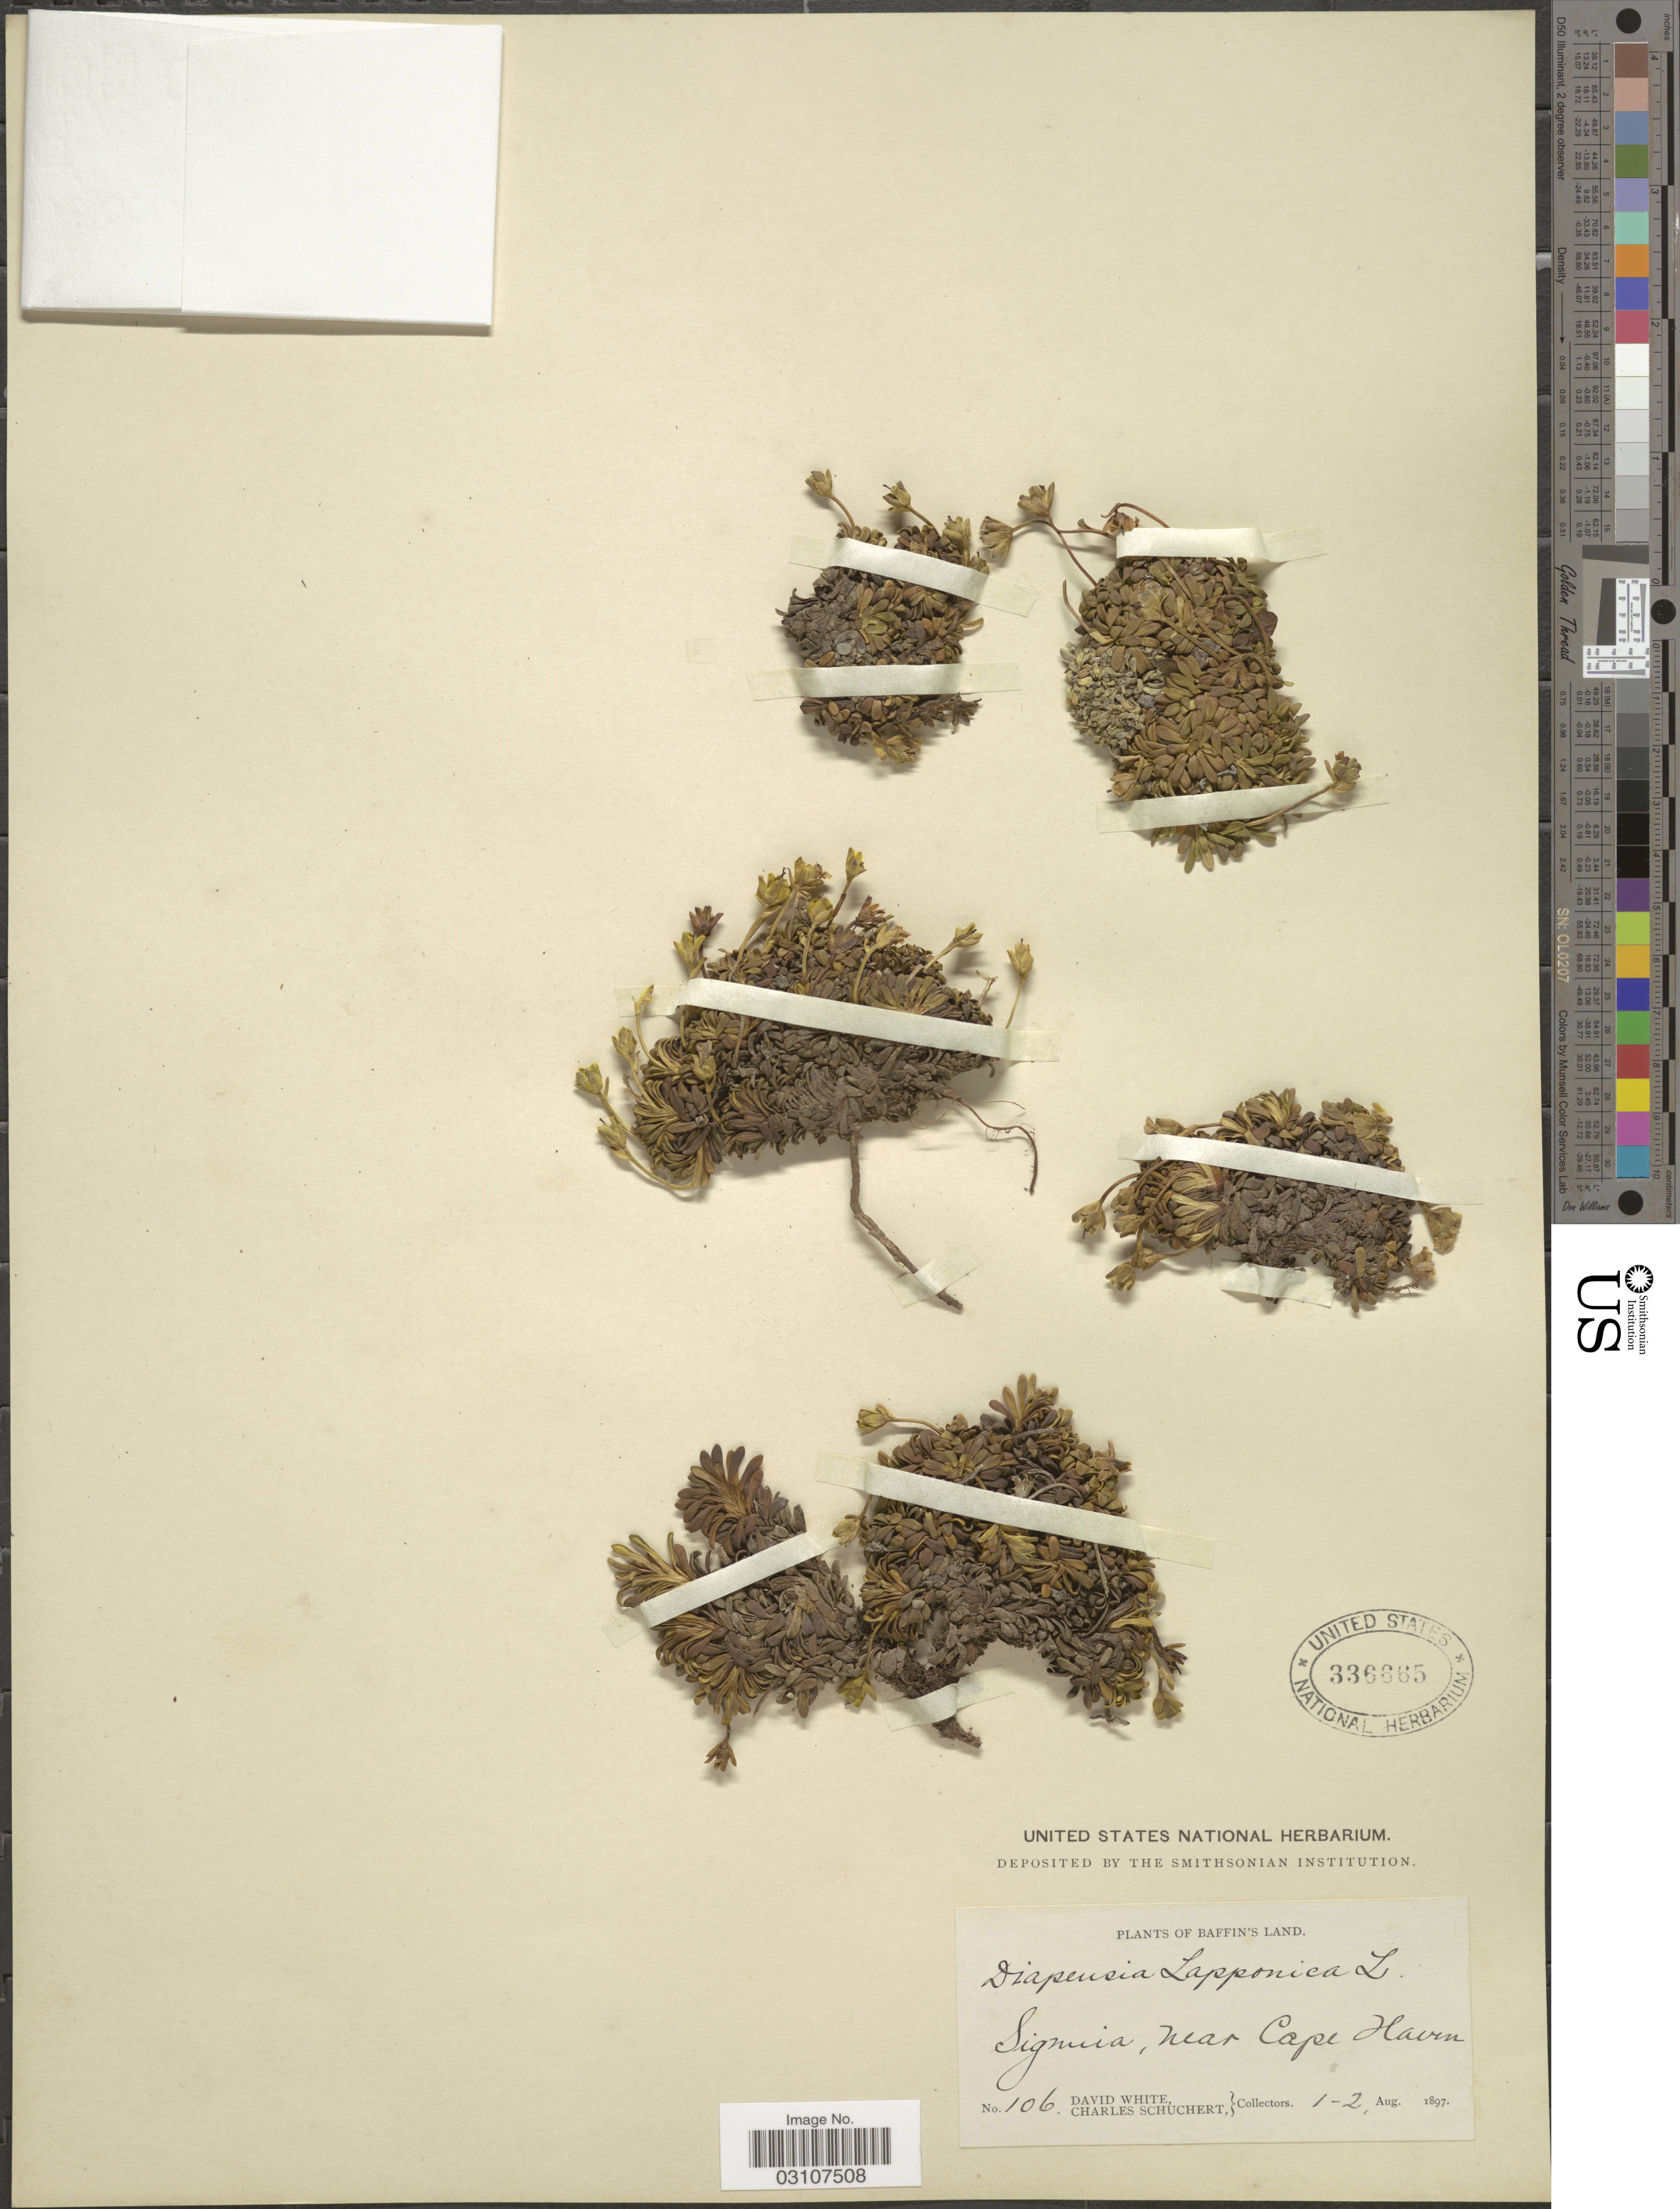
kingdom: Plantae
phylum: Tracheophyta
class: Magnoliopsida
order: Ericales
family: Diapensiaceae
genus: Diapensia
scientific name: Diapensia lapponica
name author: L.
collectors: D. White & C. Schuchert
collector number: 106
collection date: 1897-08-01/1897-08-02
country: Canada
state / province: Nunavut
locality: Baffin's Land. Sigmira, near Cape Haven.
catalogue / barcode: US 336665